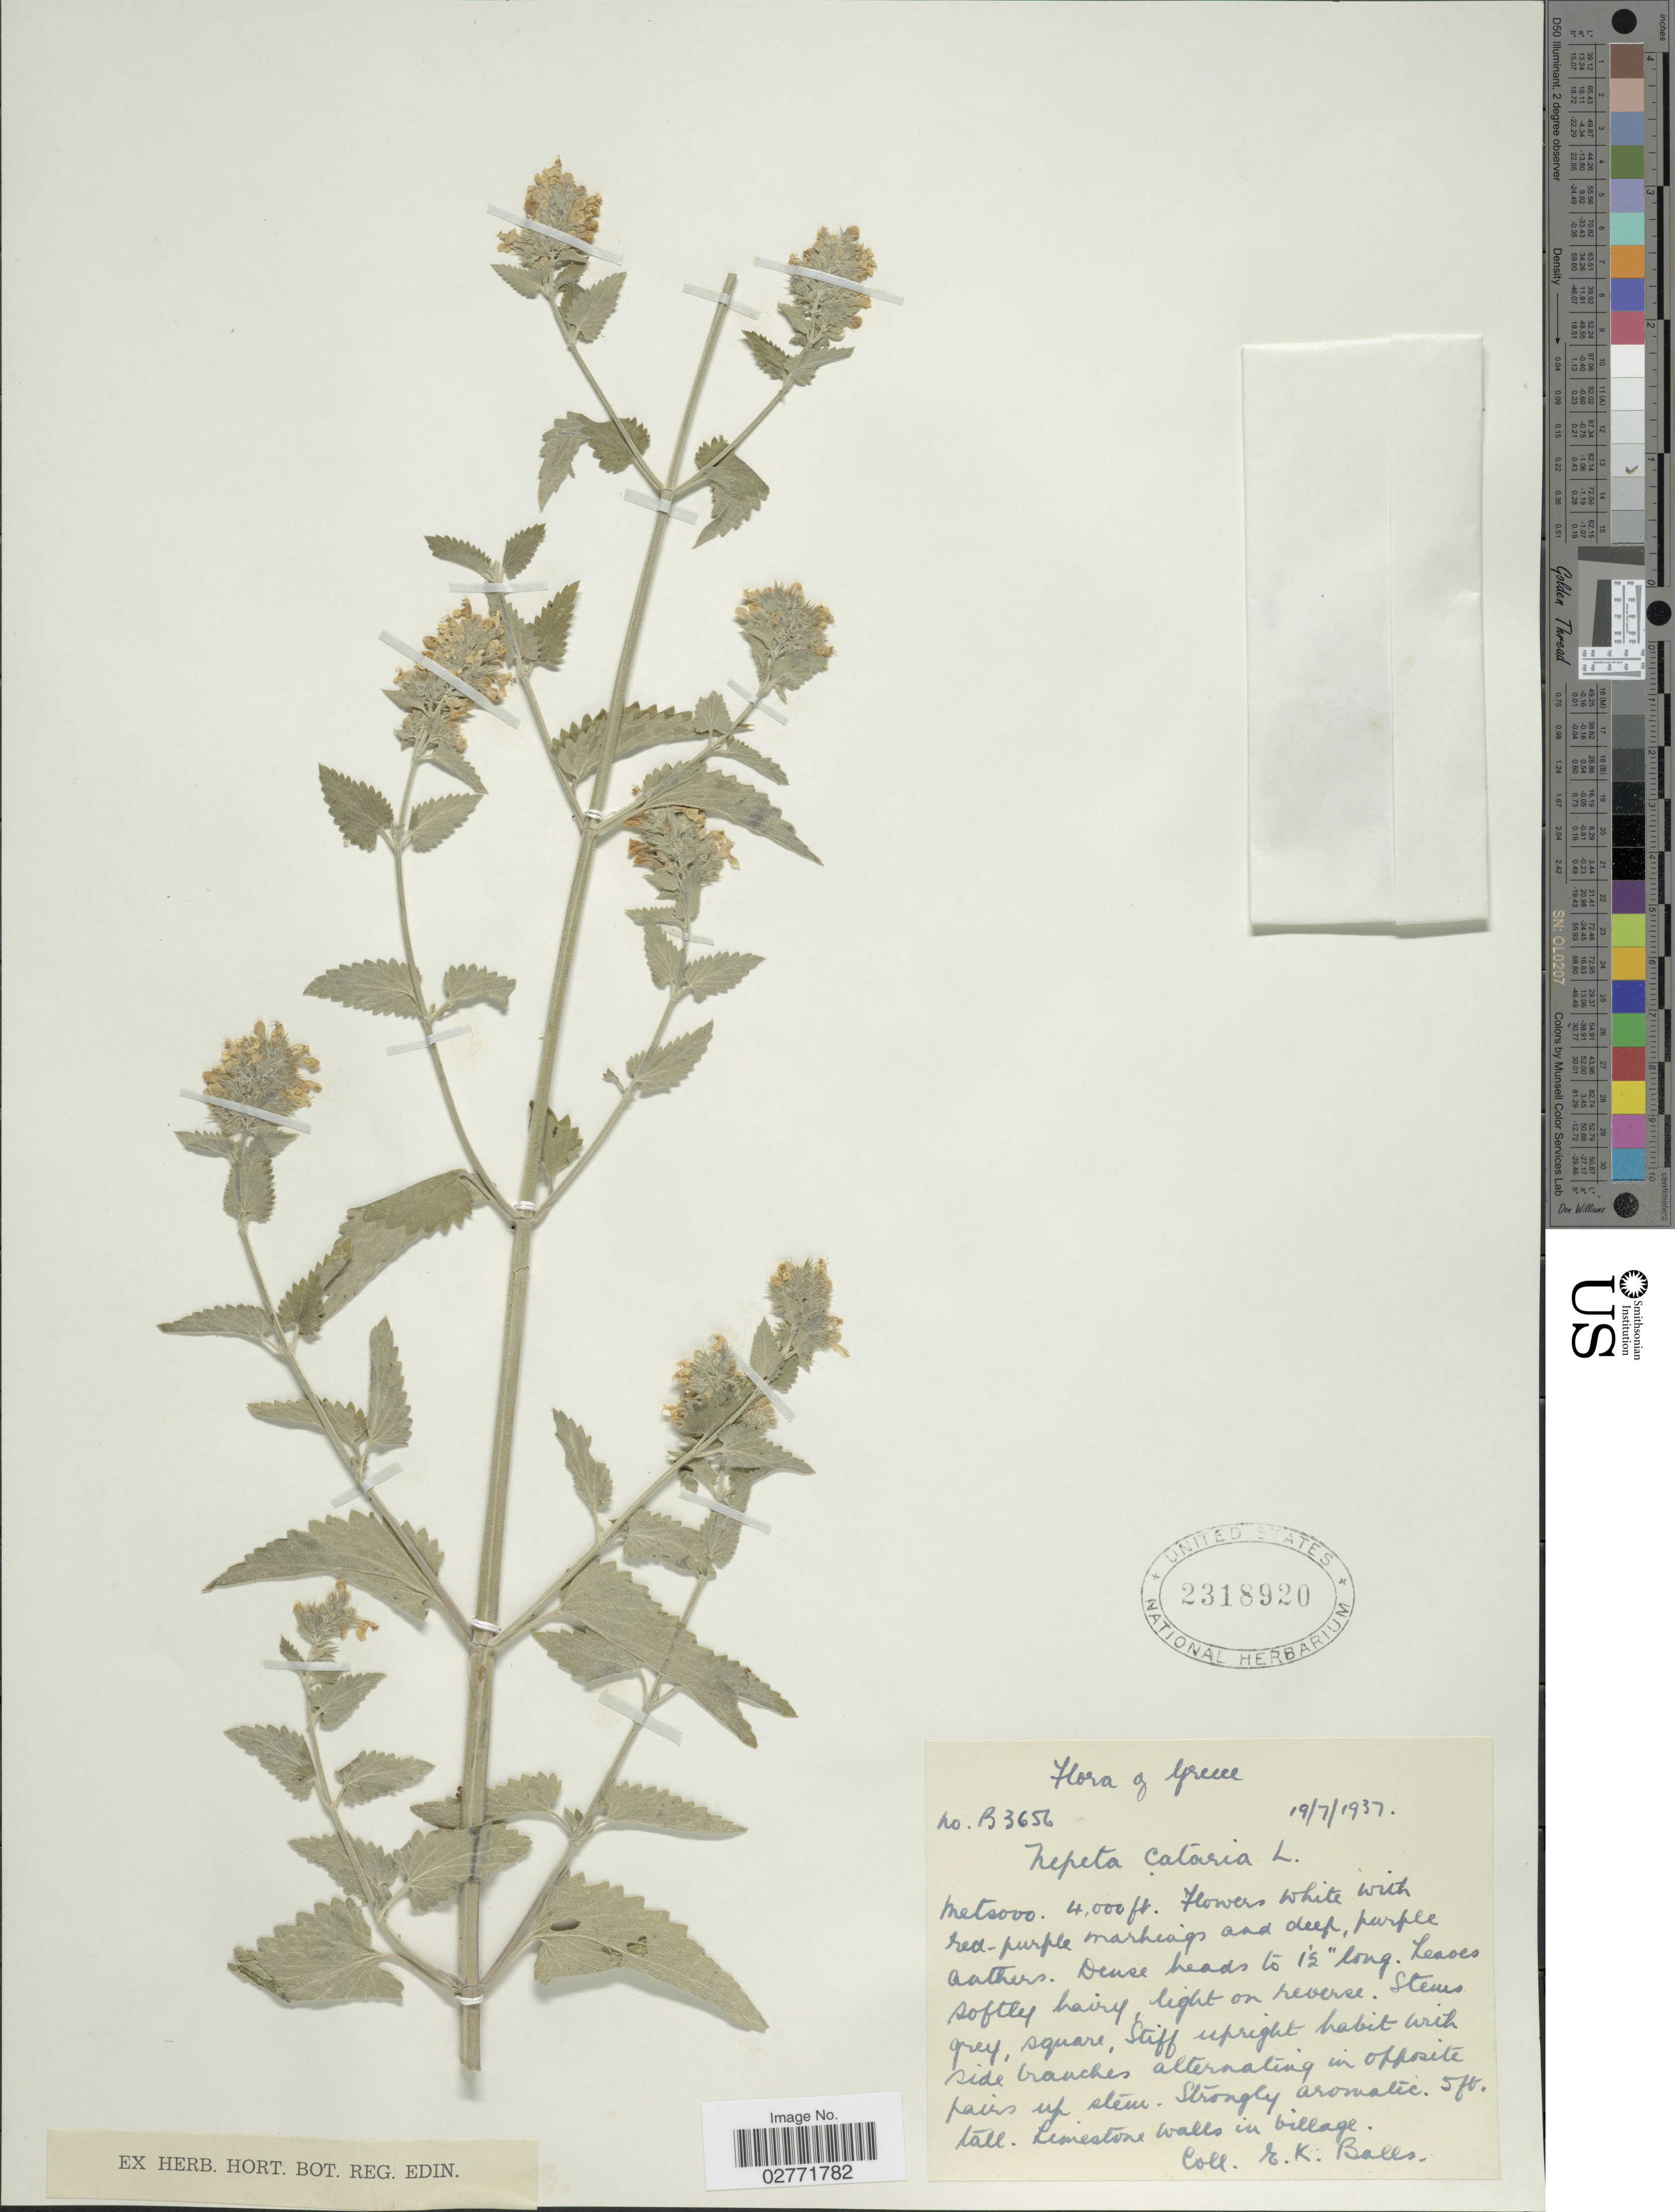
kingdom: Plantae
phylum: Tracheophyta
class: Magnoliopsida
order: Lamiales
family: Lamiaceae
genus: Nepeta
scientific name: Nepeta cataria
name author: L.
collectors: E. K. Balls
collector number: B3656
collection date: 1937-07-19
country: Greece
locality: Metsovo.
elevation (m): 1219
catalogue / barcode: US 2318920